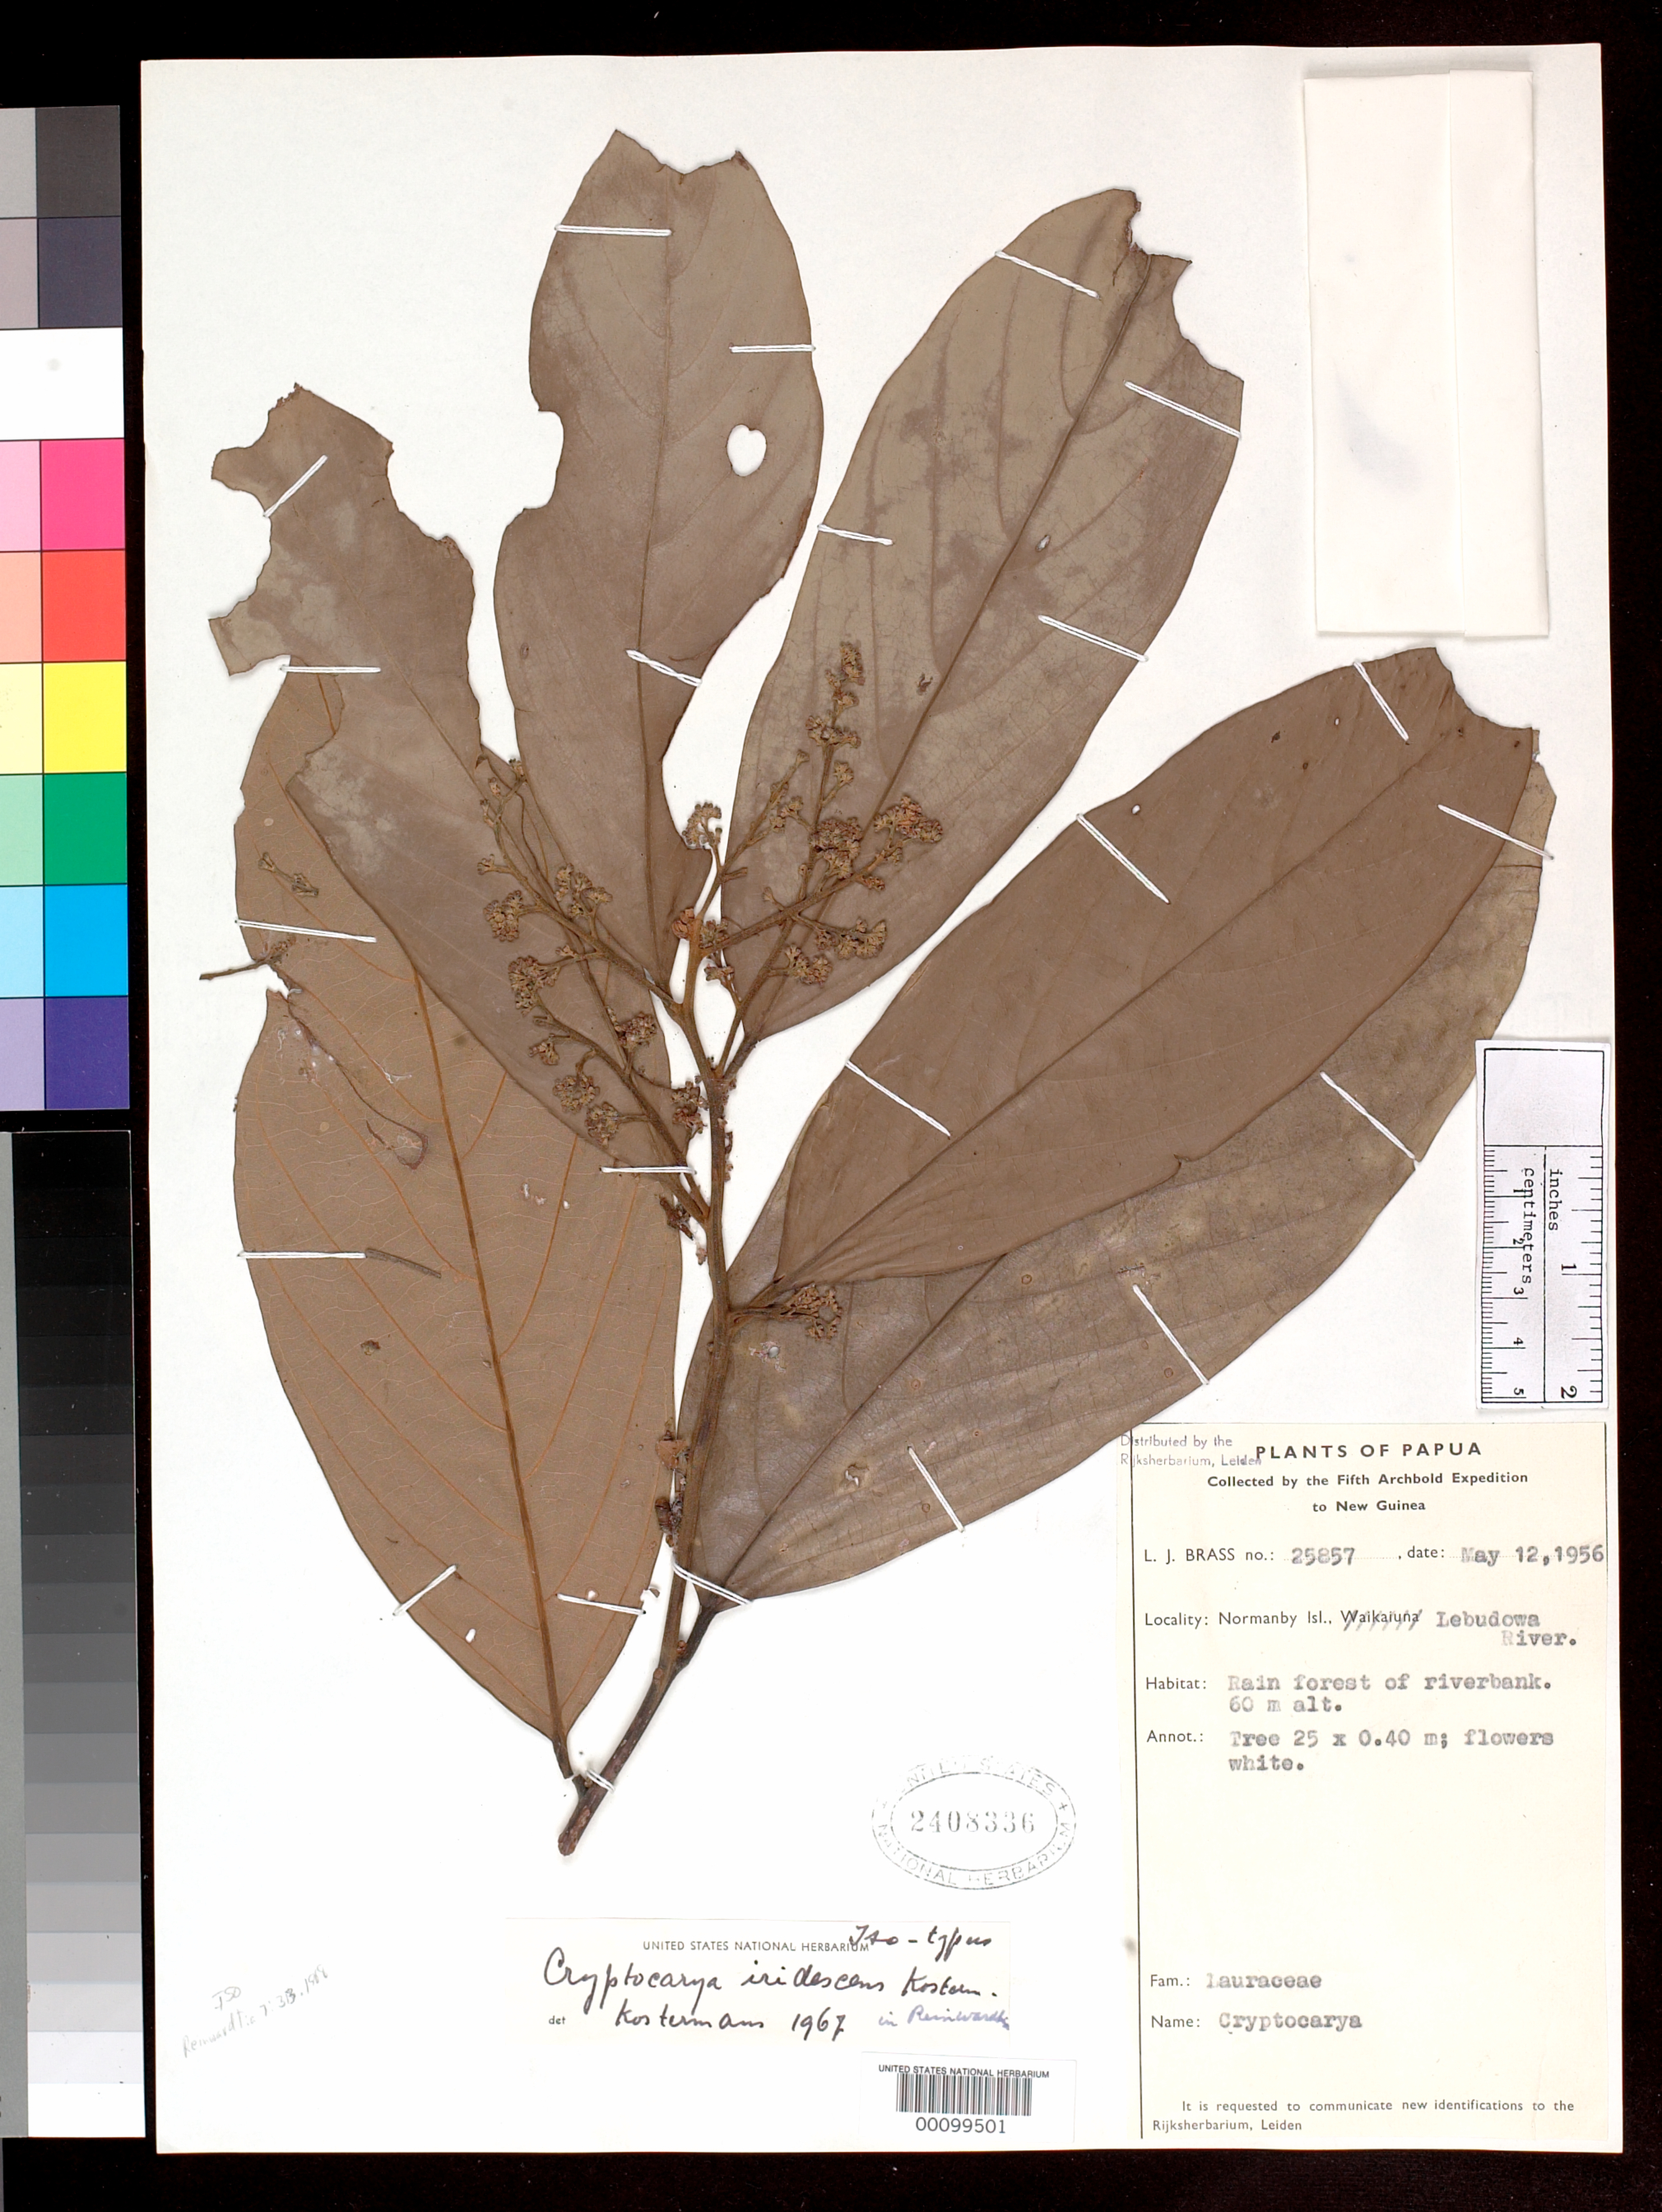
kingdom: Plantae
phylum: Tracheophyta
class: Magnoliopsida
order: Laurales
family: Lauraceae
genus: Cryptocarya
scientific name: Cryptocarya iridescens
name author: Kosterm.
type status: Isotype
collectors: L. J. Brass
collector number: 25857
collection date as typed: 12 May 1956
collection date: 1956-05-12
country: Papua New Guinea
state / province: Milne Bay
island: Normanby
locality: Lebudowa River;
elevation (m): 60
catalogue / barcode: US 2408336